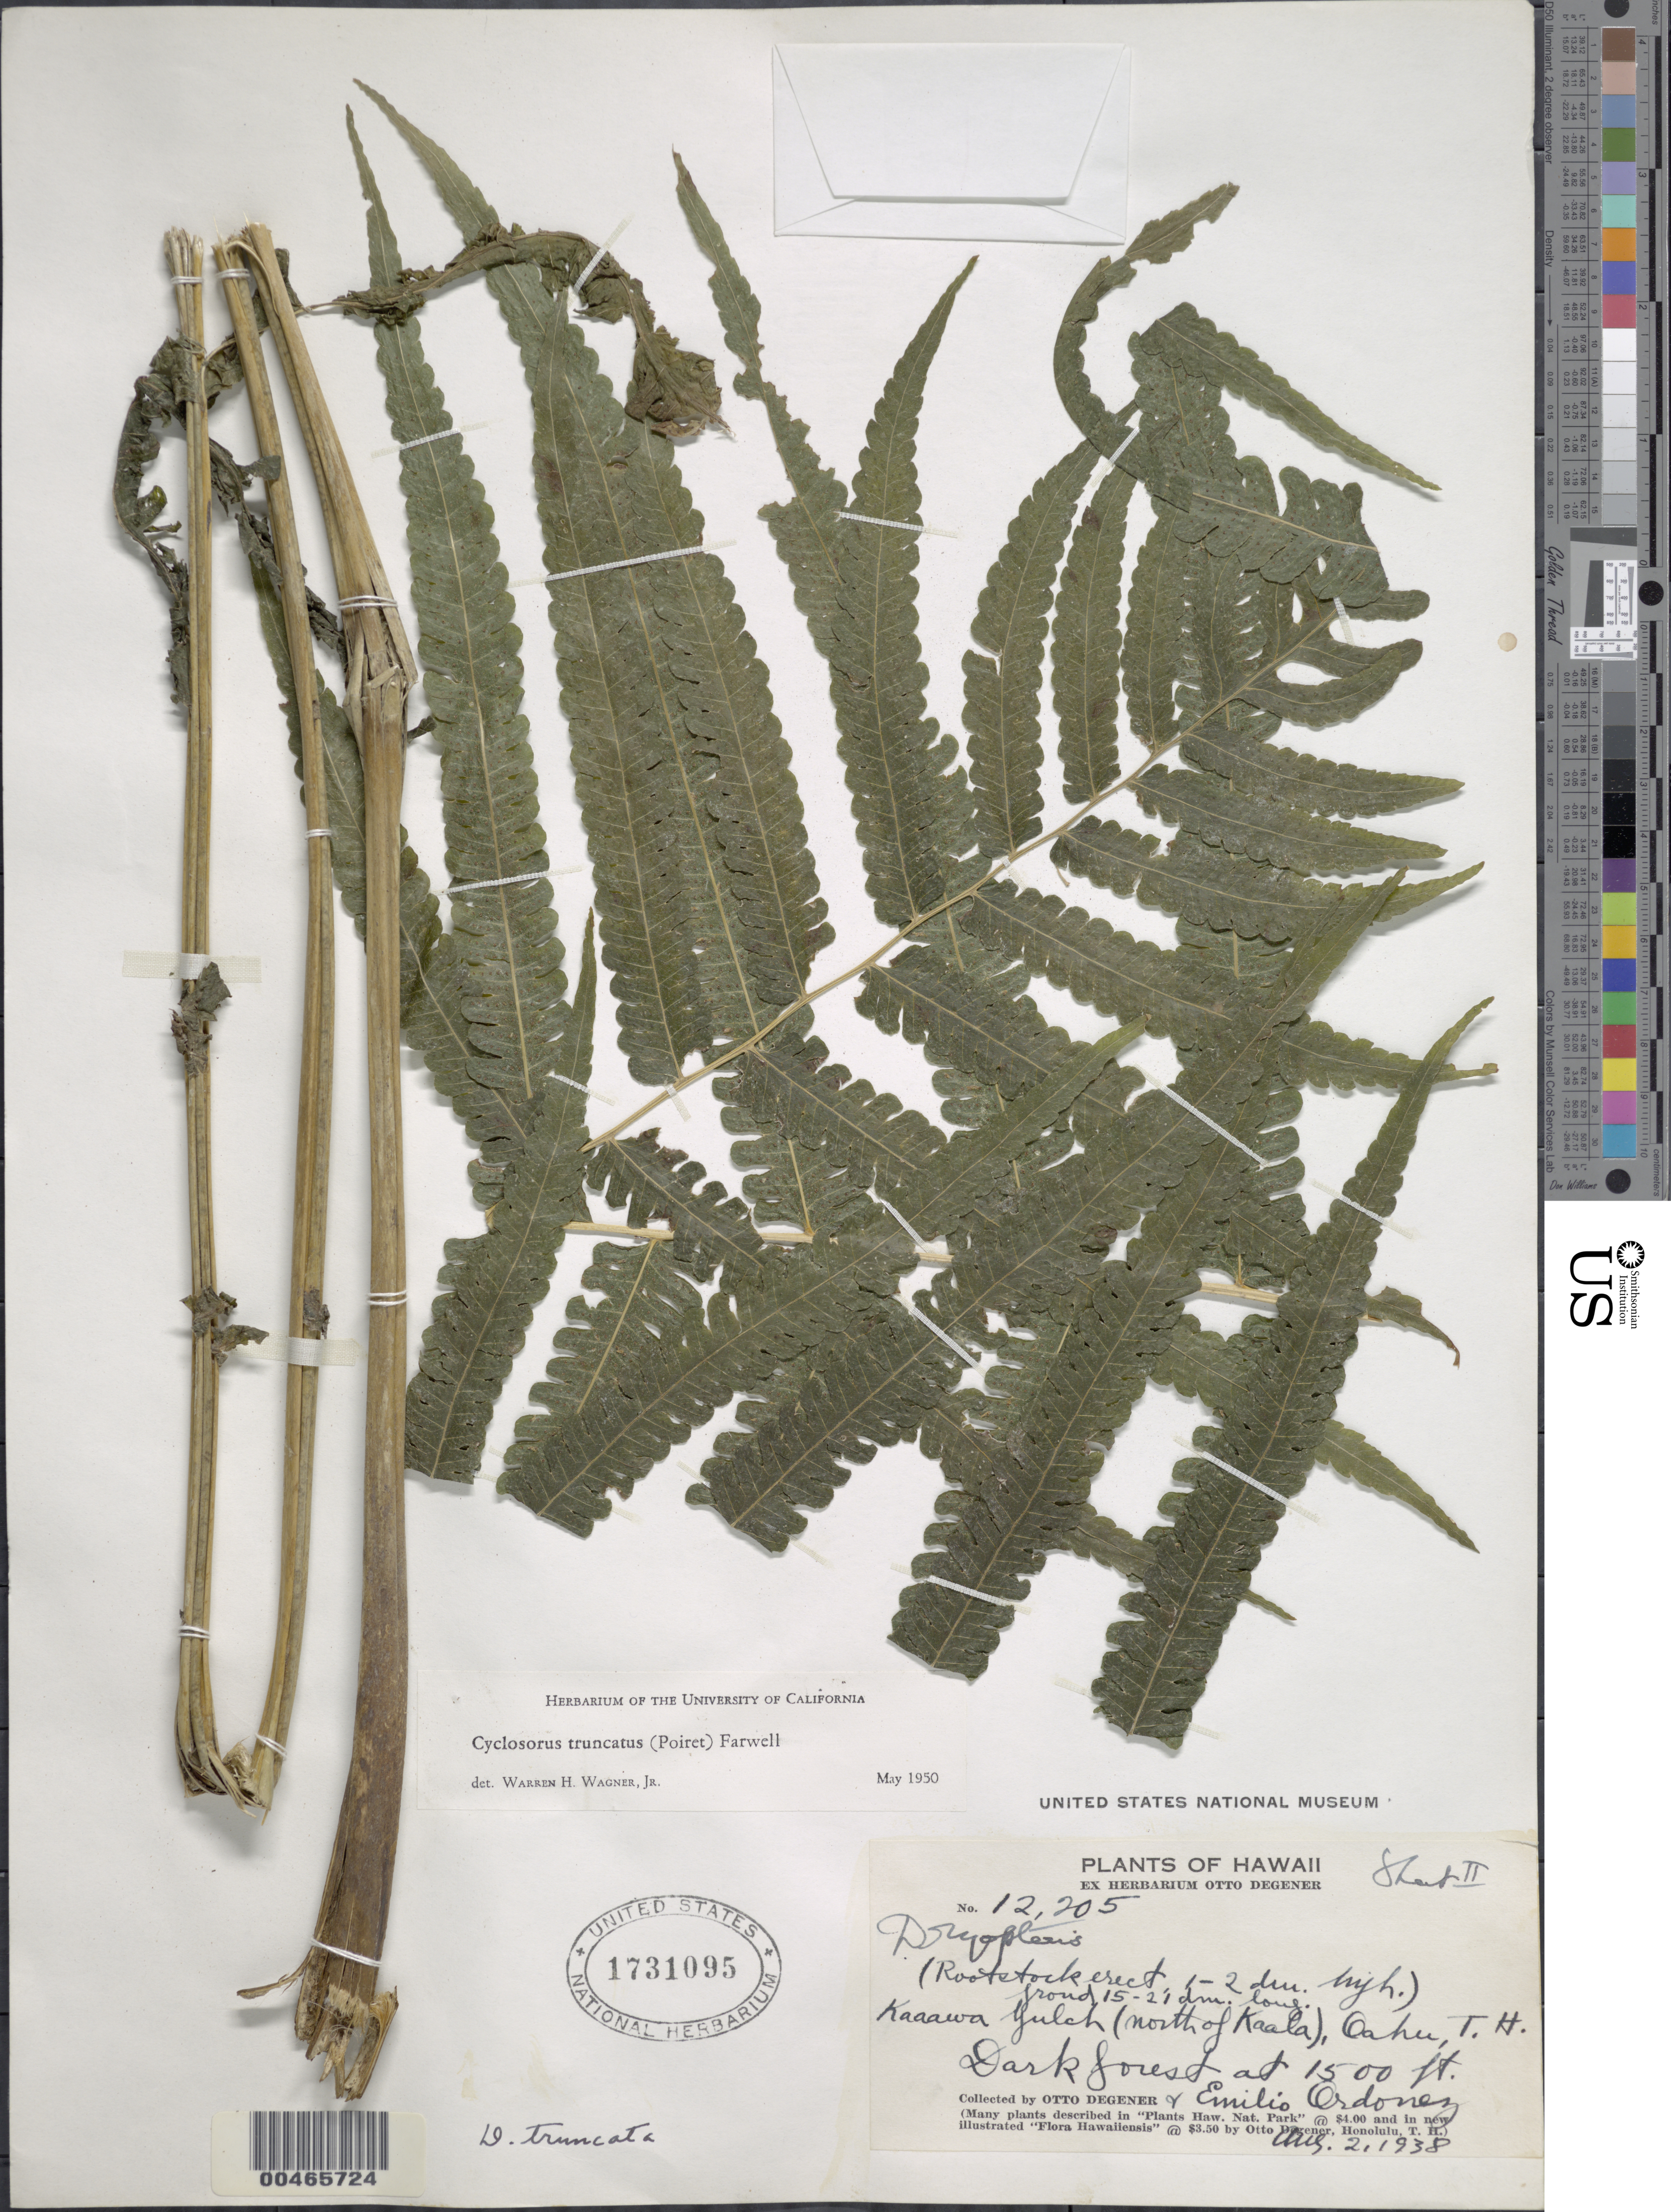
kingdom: Plantae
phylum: Tracheophyta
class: Polypodiopsida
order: Polypodiales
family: Thelypteridaceae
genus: Pneumatopteris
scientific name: Pneumatopteris truncata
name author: (Poir.) Holttum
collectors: O. Degener & E. Ordonez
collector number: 12205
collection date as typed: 2 Aug 1938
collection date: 1938-08-02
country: United States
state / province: Hawaii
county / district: Honolulu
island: Oahu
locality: Kaaawa Gulch (N of Kaala)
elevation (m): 457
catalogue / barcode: US 1731095